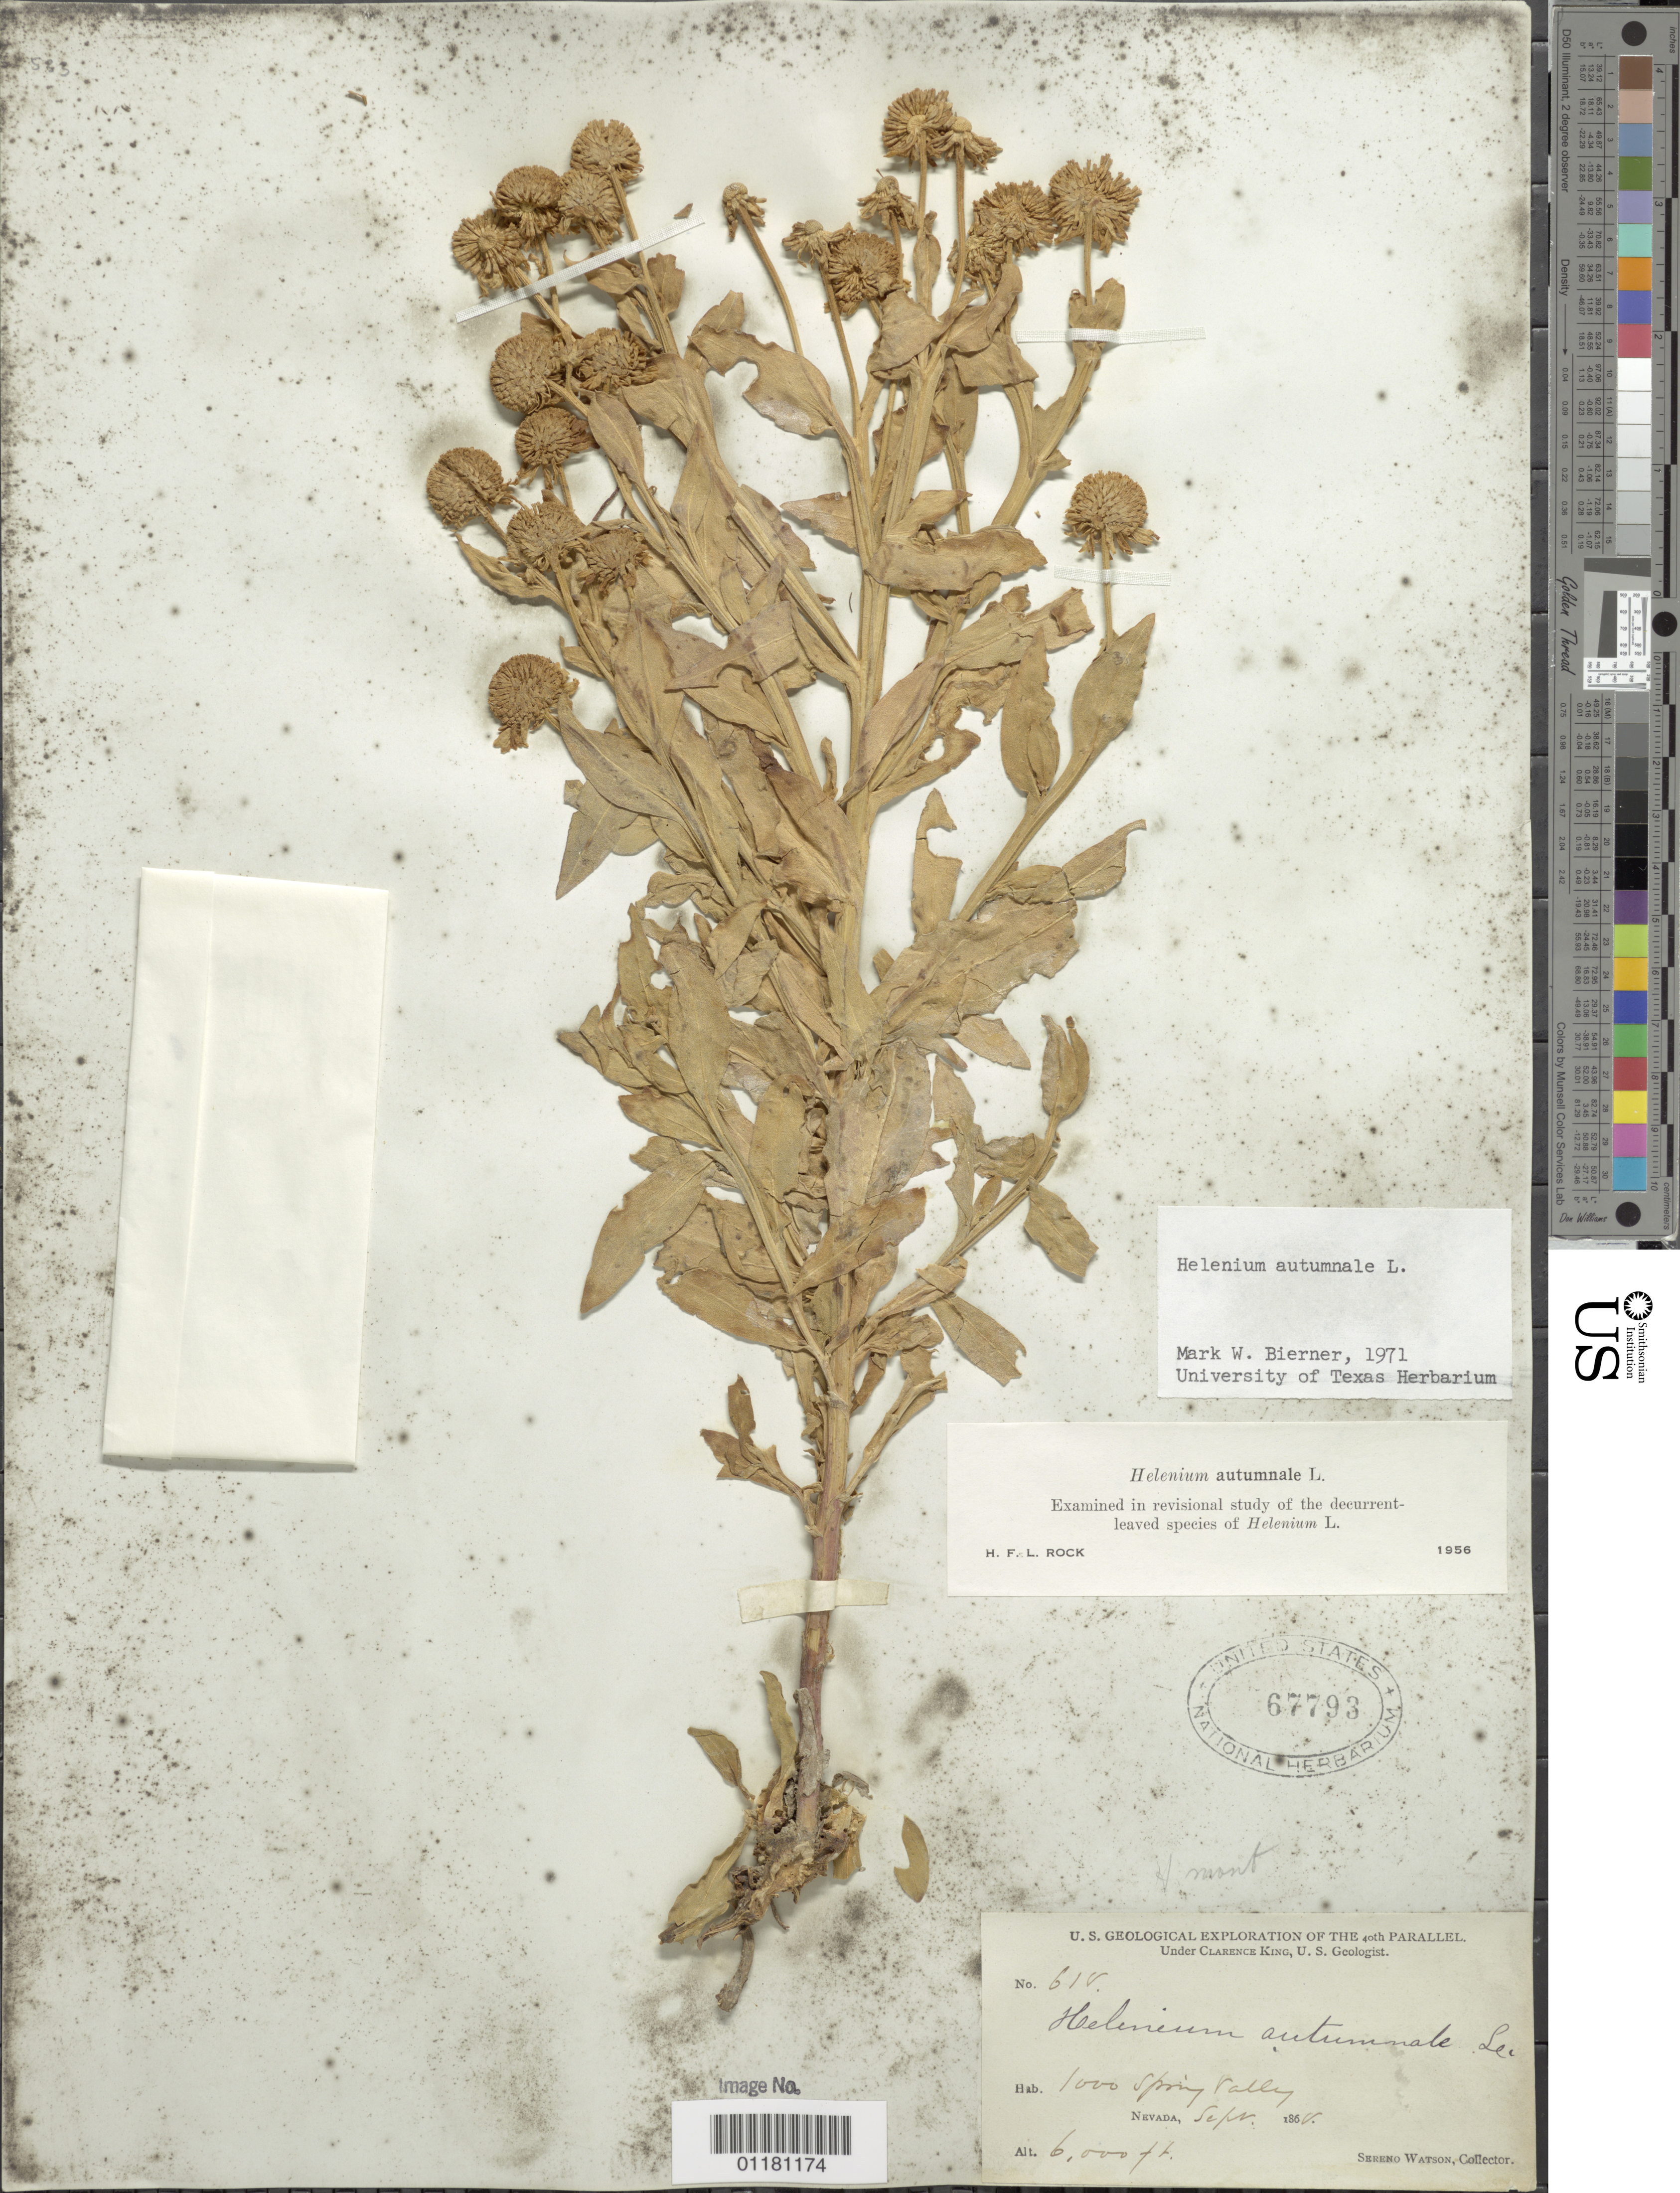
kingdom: Plantae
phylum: Tracheophyta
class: Magnoliopsida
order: Asterales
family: Asteraceae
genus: Helenium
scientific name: Helenium autumnale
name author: L.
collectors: S. Watson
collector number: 618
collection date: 1868-09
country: United States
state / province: Nevada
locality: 1000 Spring Valley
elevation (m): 1829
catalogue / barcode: US 67793